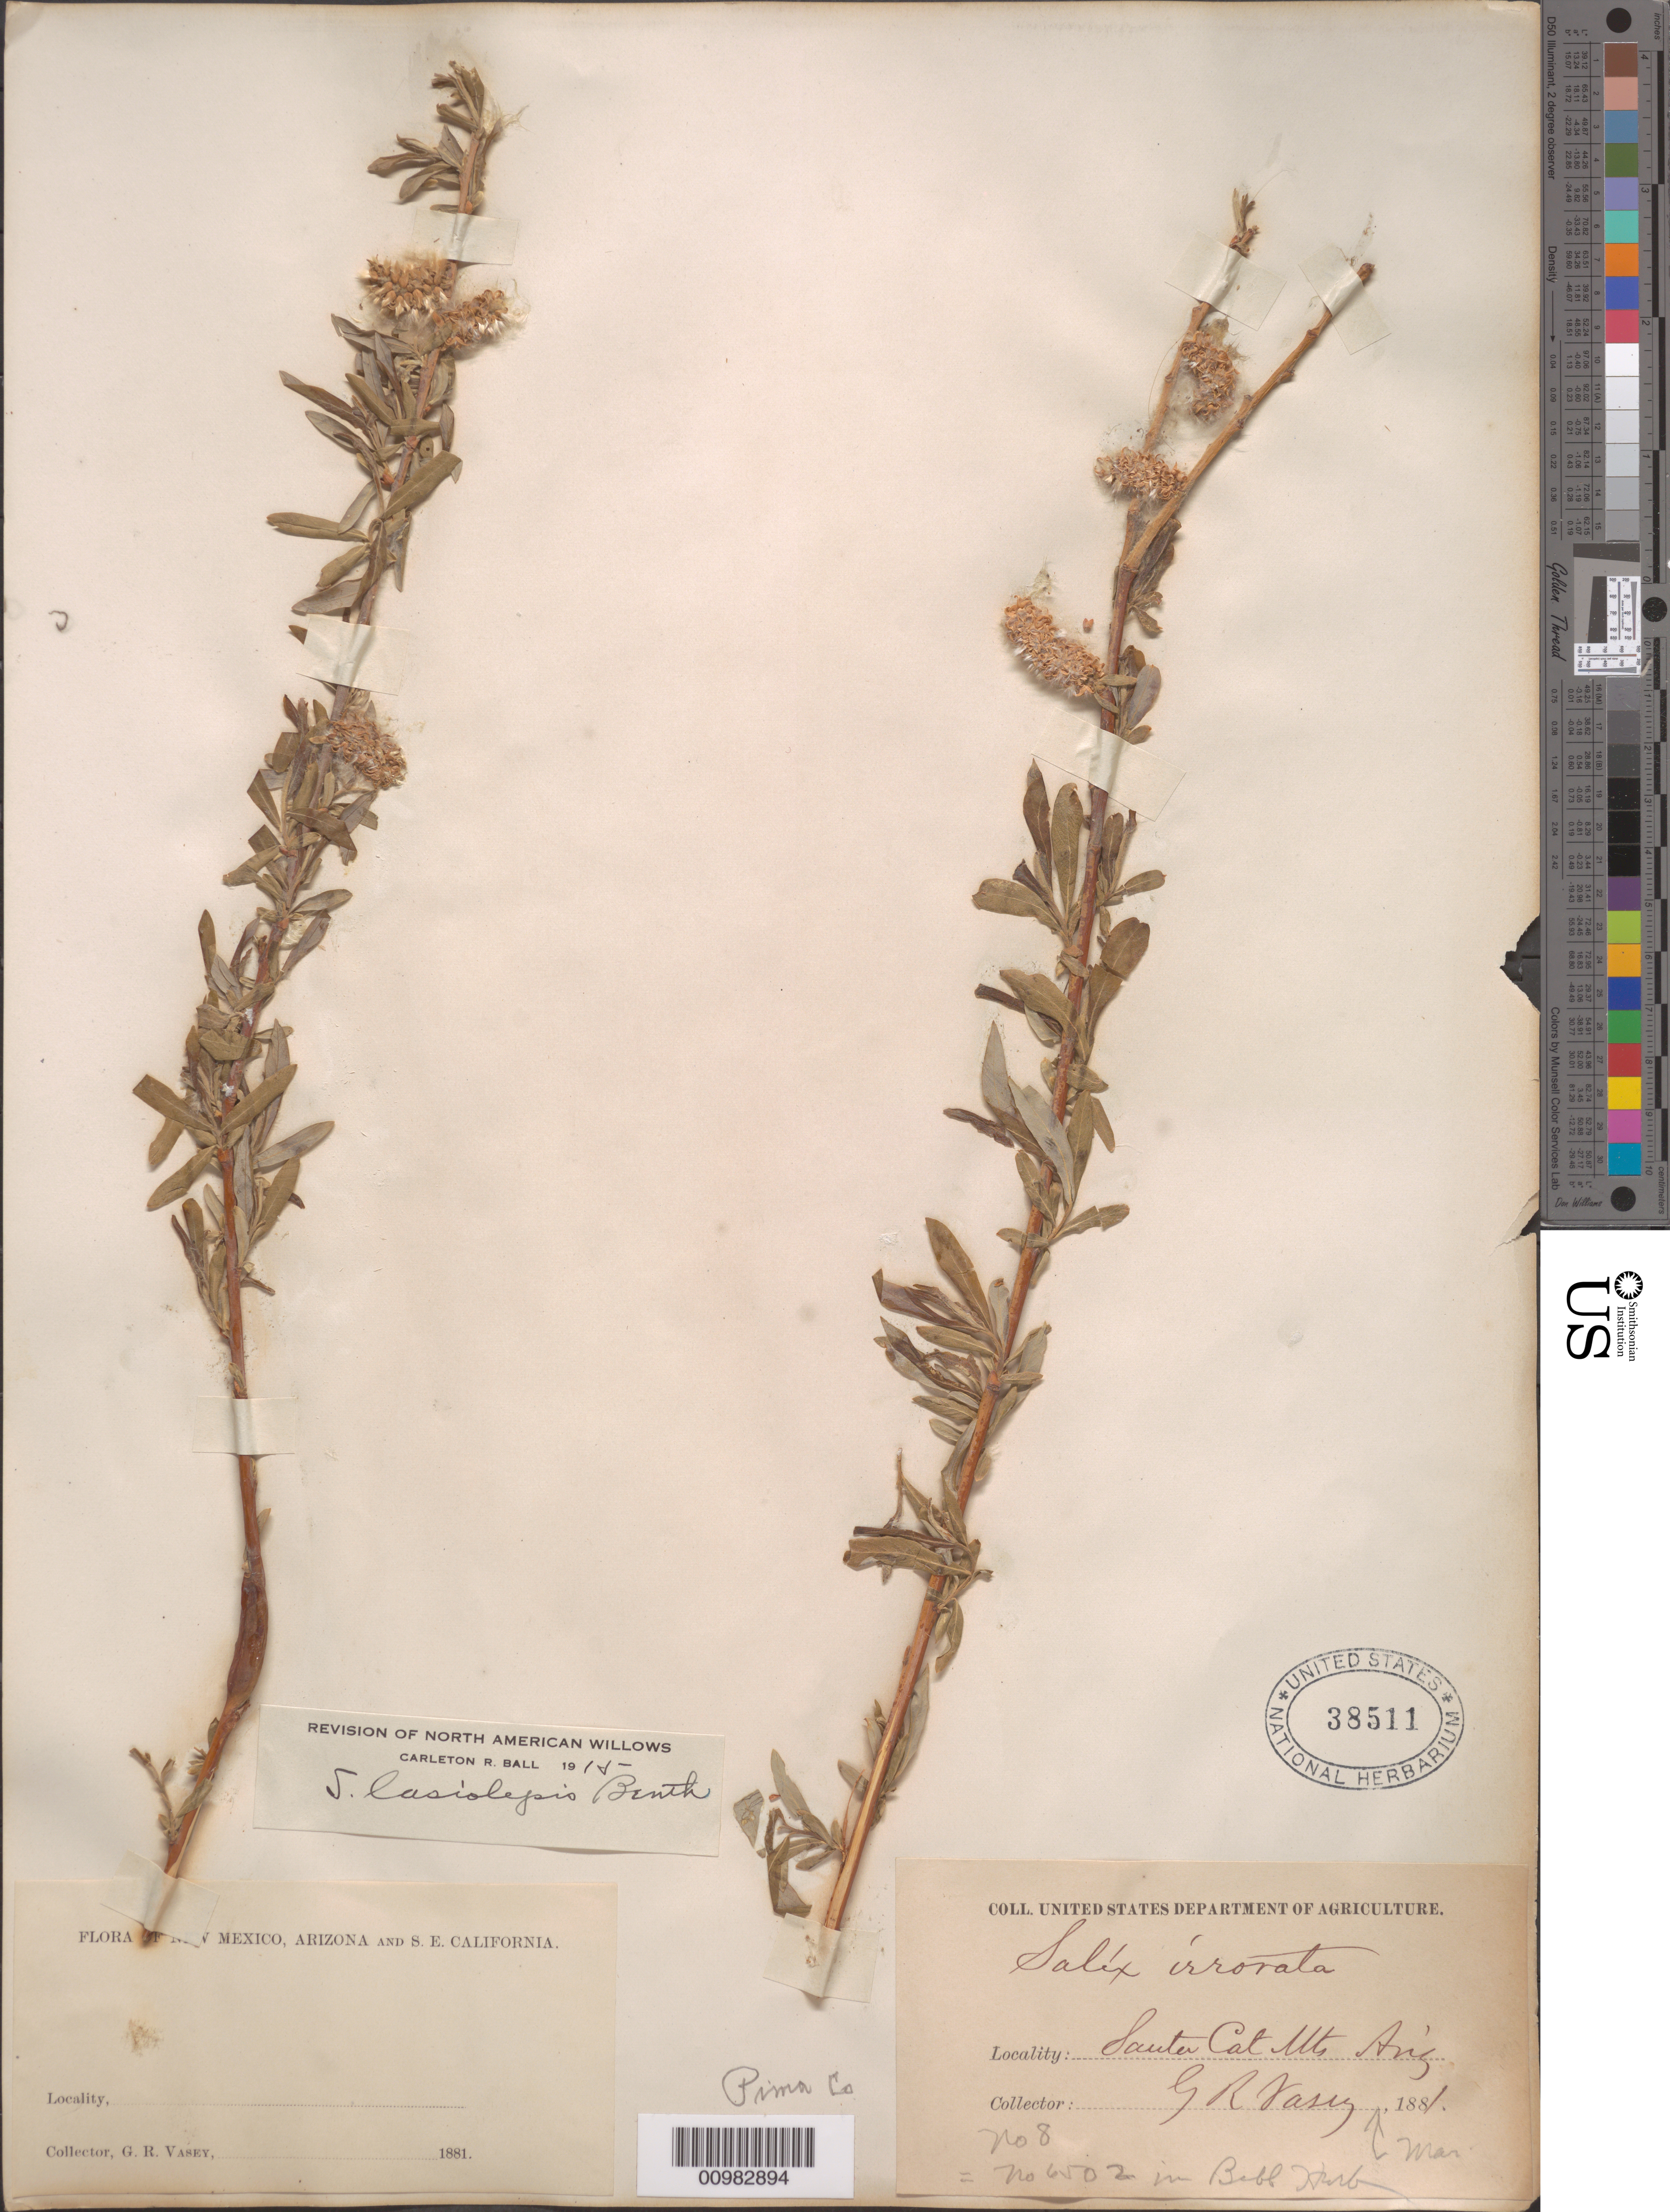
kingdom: Plantae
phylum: Tracheophyta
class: Magnoliopsida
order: Malpighiales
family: Salicaceae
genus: Salix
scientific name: Salix lasiolepis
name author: Benth.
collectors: G. Vasey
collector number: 8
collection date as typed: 1881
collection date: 1881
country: United States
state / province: Arizona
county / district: Pima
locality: Santa Catalina Mountains.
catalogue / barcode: US 38511